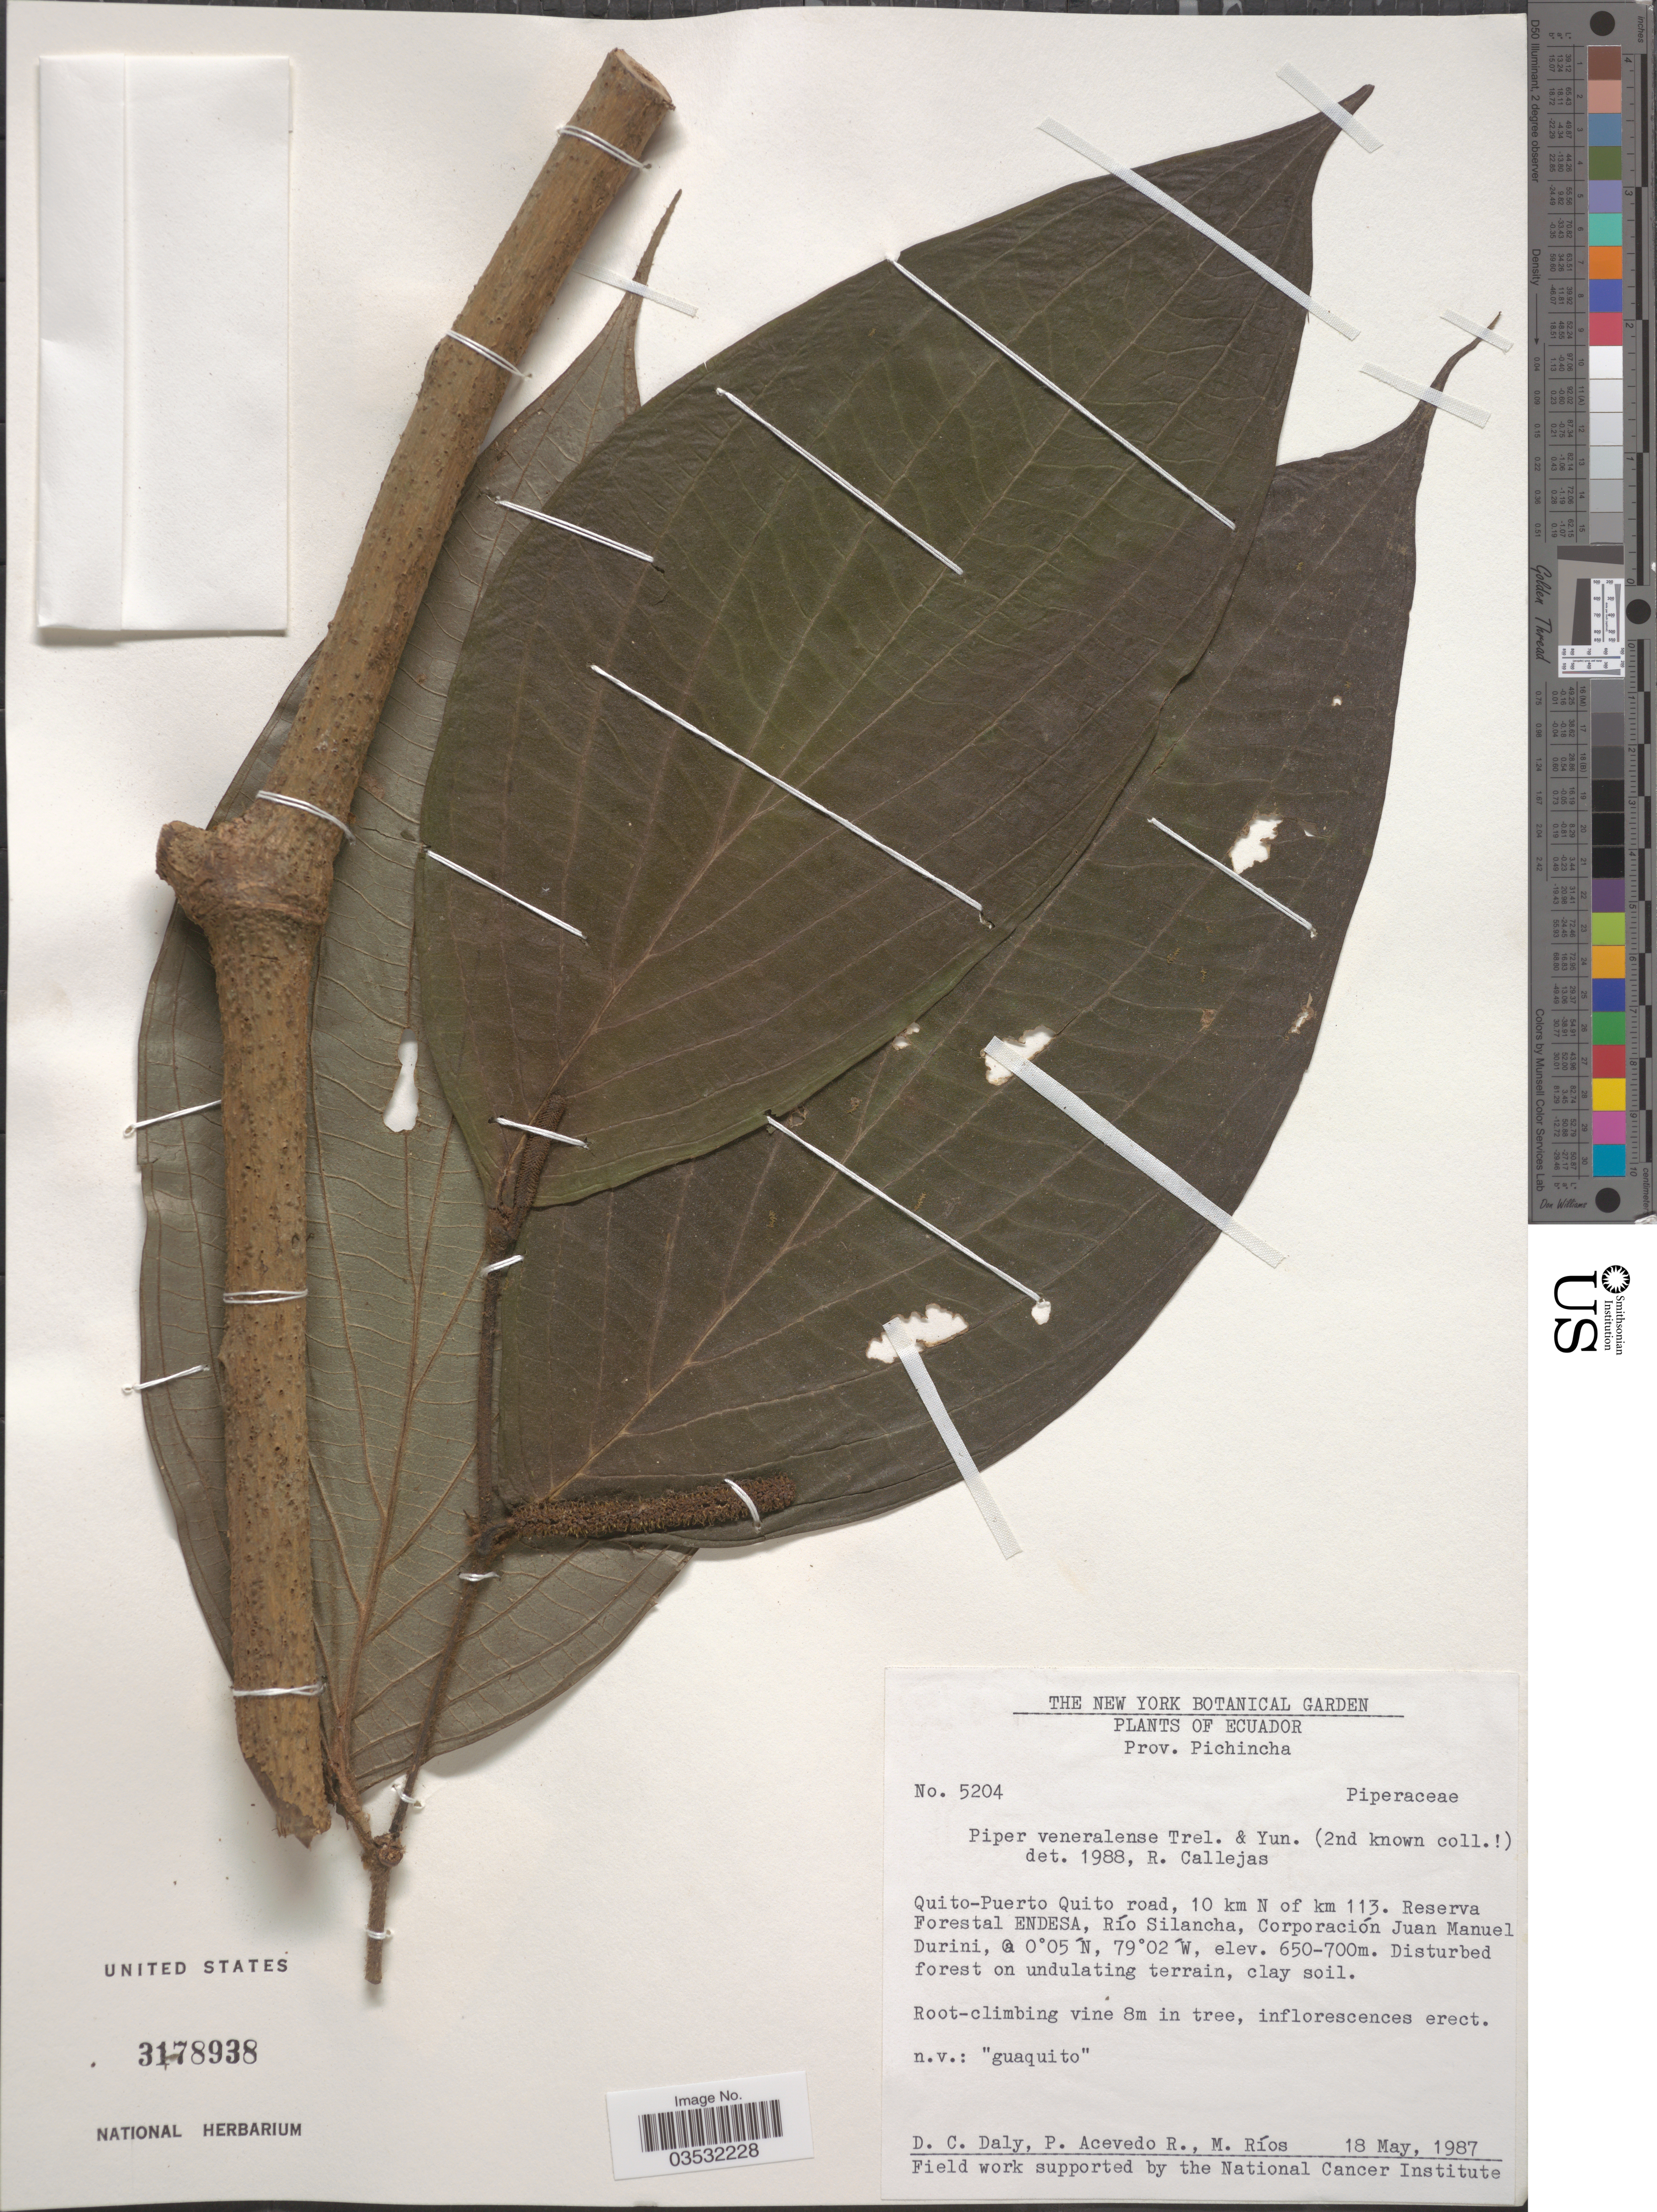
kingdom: Plantae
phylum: Tracheophyta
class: Magnoliopsida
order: Piperales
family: Piperaceae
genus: Piper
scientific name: Piper veneralense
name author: Trel. & Yunck.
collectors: D. C. Daly, P. Acevedo R. & M. Rios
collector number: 5204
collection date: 1987-05-18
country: Ecuador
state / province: Pichincha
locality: Quito-Puerto Quito road, 10 km N of km 113. Reserva Forestal Endesa, Río Silancha, Corporación Juan Manuel Durini.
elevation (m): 650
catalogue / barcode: US 3178938